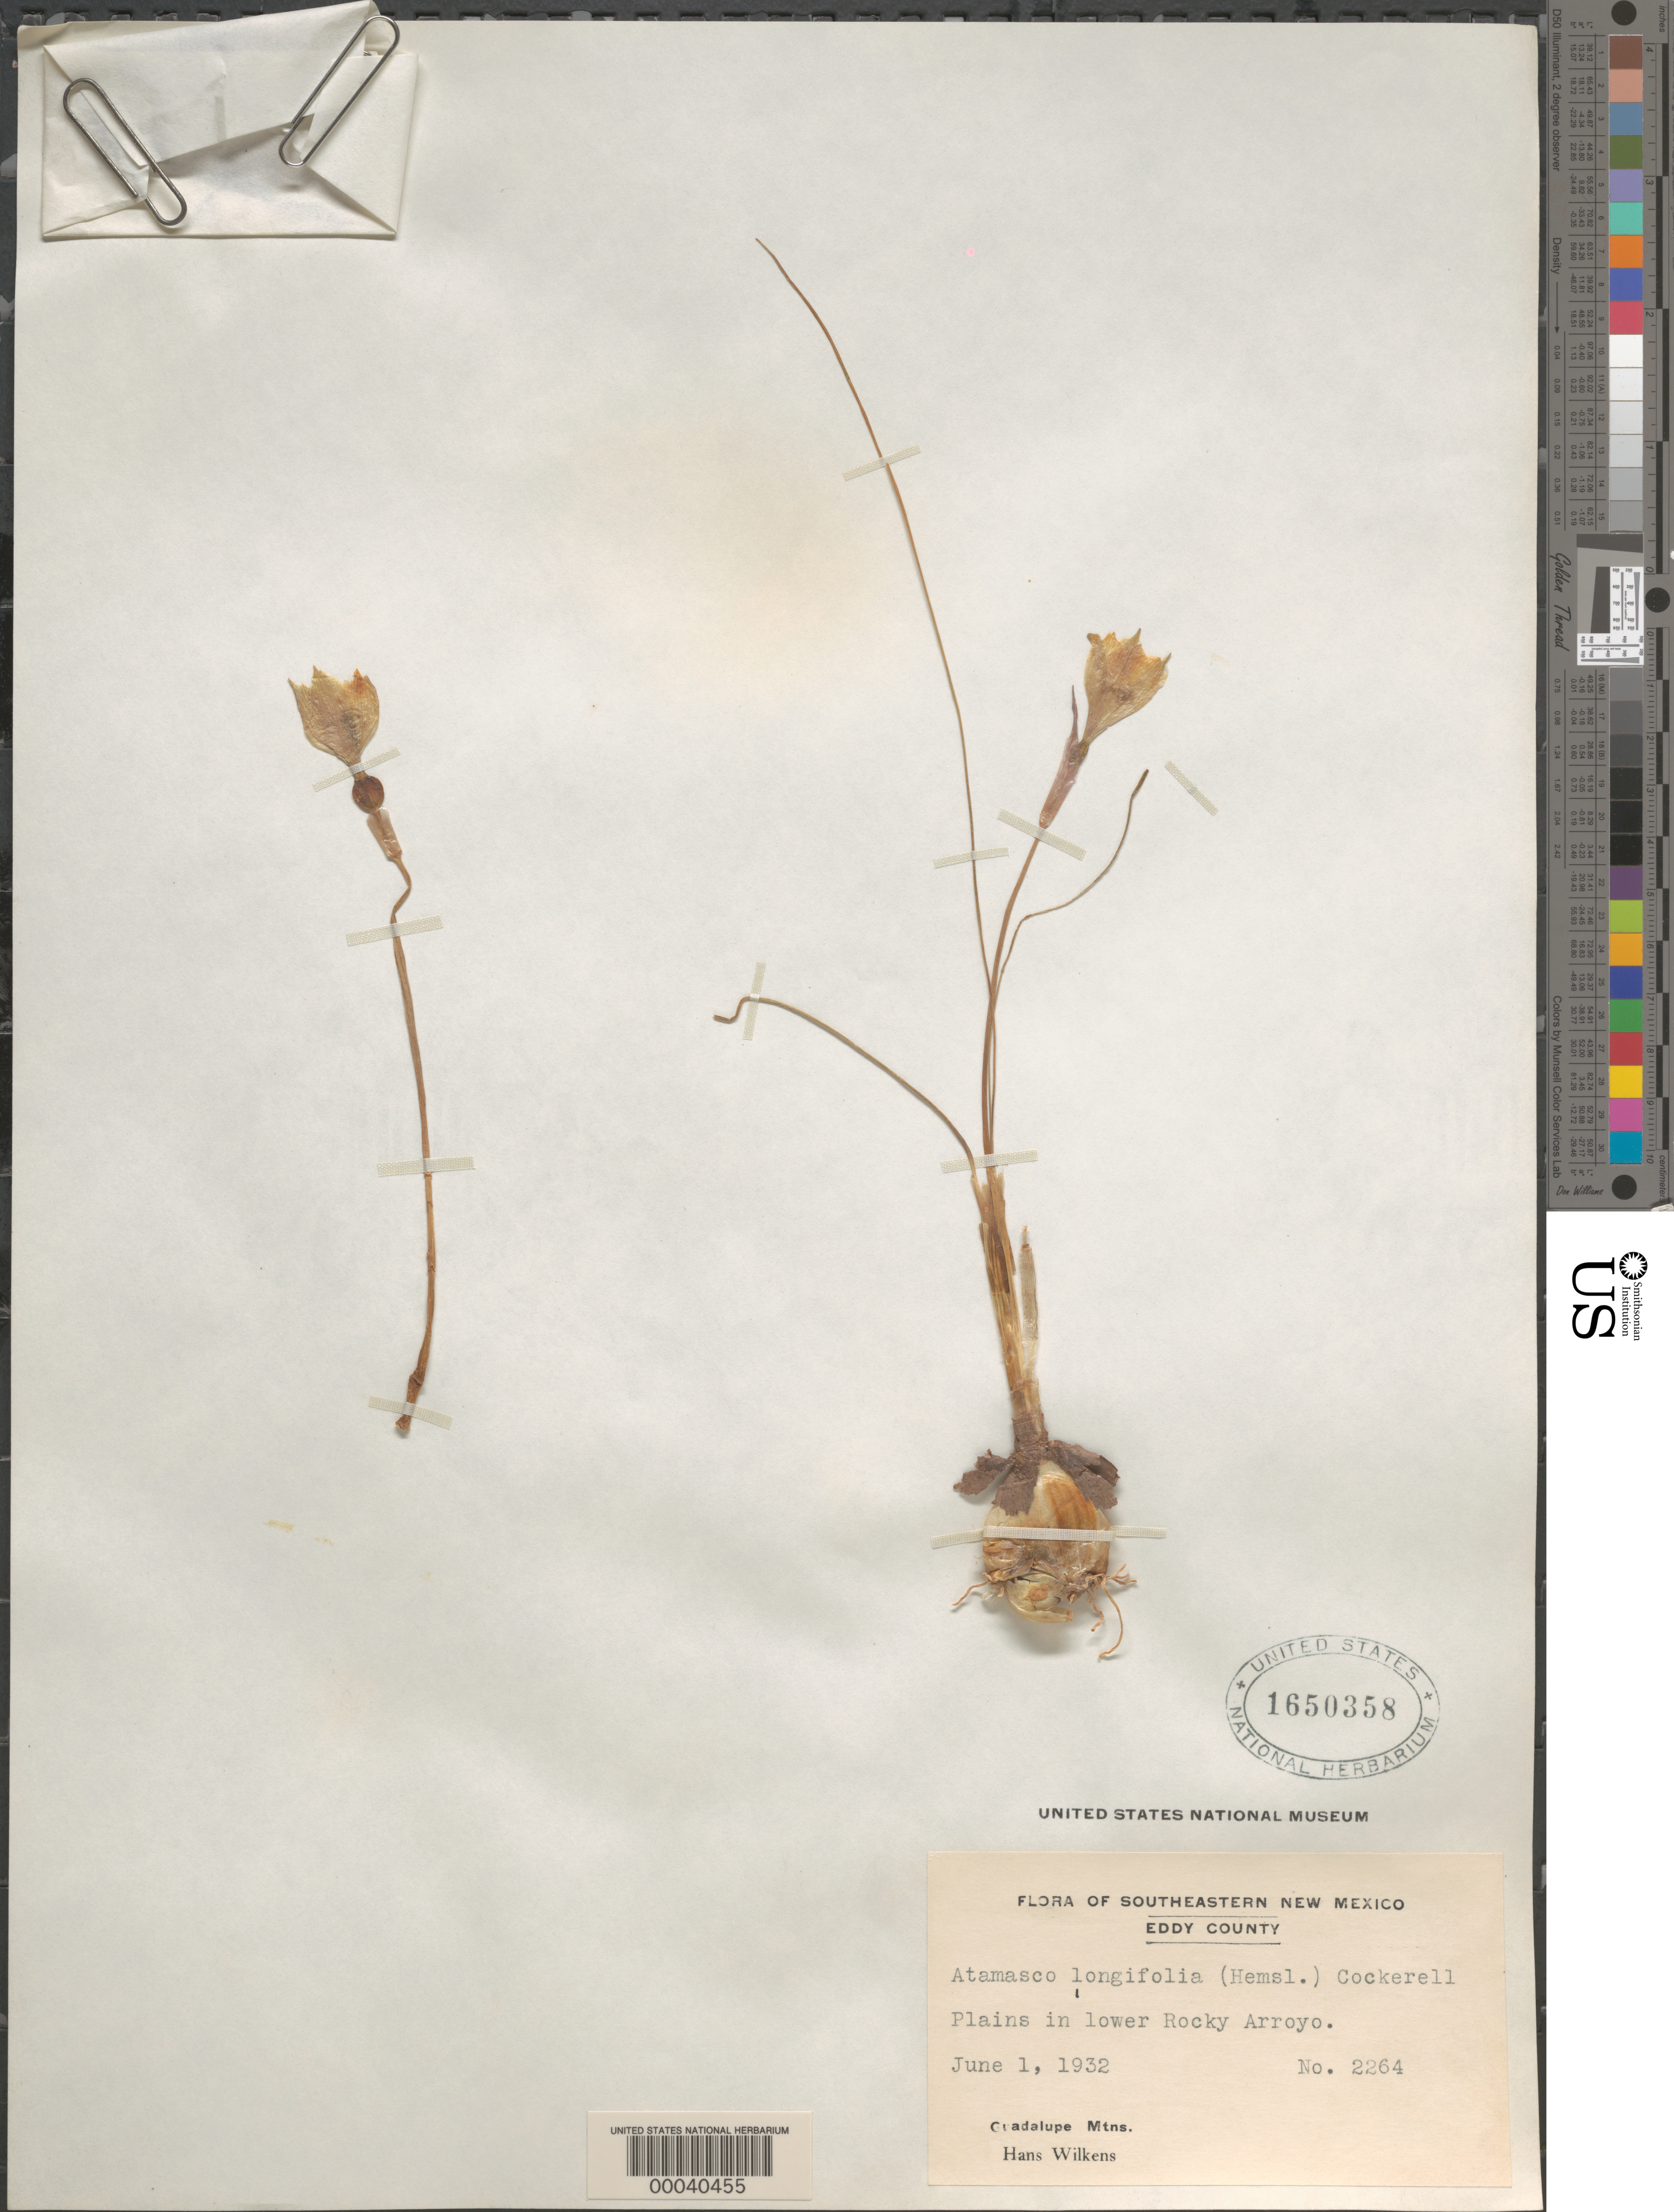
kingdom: Plantae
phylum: Tracheophyta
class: Liliopsida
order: Asparagales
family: Amaryllidaceae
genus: Zephyranthes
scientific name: Zephyranthes longifolia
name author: Hemsl.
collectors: H. Wilkens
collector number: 2264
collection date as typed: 01 Jun 1932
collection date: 1932-06-01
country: United States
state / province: New Mexico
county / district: Eddy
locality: Guadalupe mts., rocky arroyo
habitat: Plains in lower rocky arroyo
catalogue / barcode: US 1650358